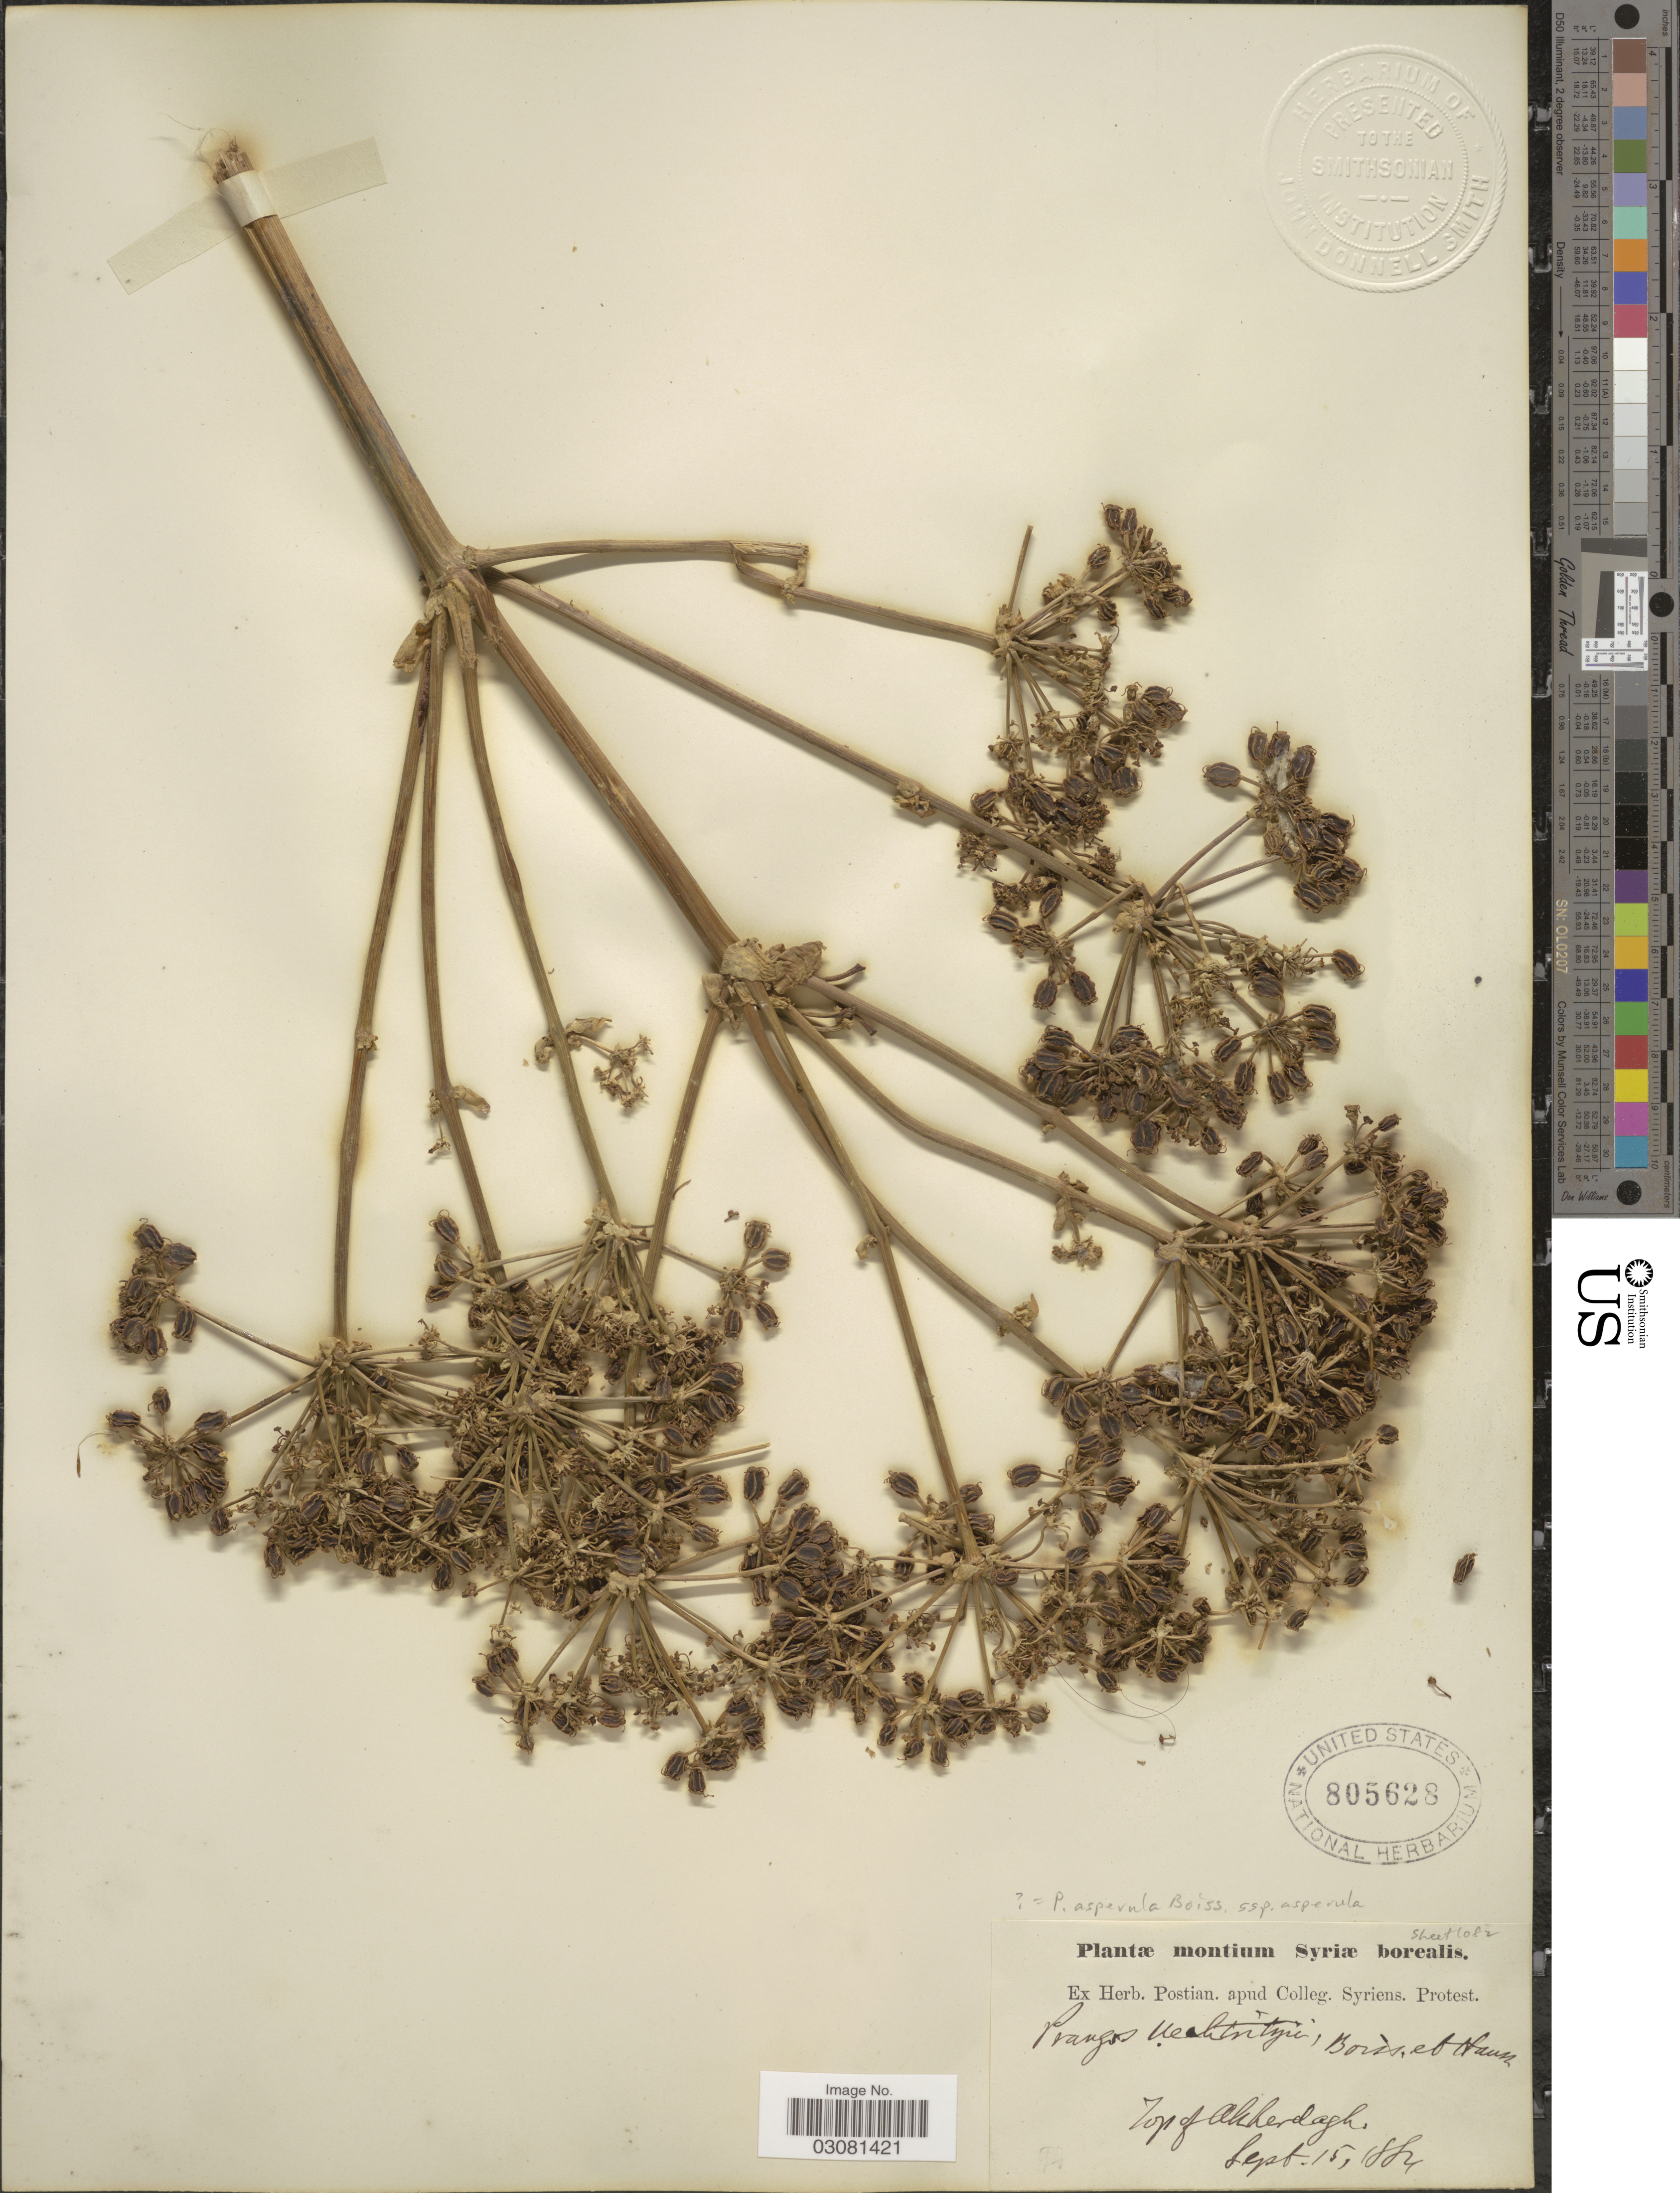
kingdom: Plantae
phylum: Tracheophyta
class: Magnoliopsida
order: Apiales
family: Apiaceae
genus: Prangos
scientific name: Prangos asperula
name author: Boiss.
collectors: ex herb. Postian. apud Colleg. Syriens. Protest. USE "Fannie P. A. Shepard" (10308853) AS PRIMARY COLLECTOR INSTEAD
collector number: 94*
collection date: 1884-09-15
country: Syria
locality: Syriæ borealis. Top of Akherdagh.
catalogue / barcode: US 805628